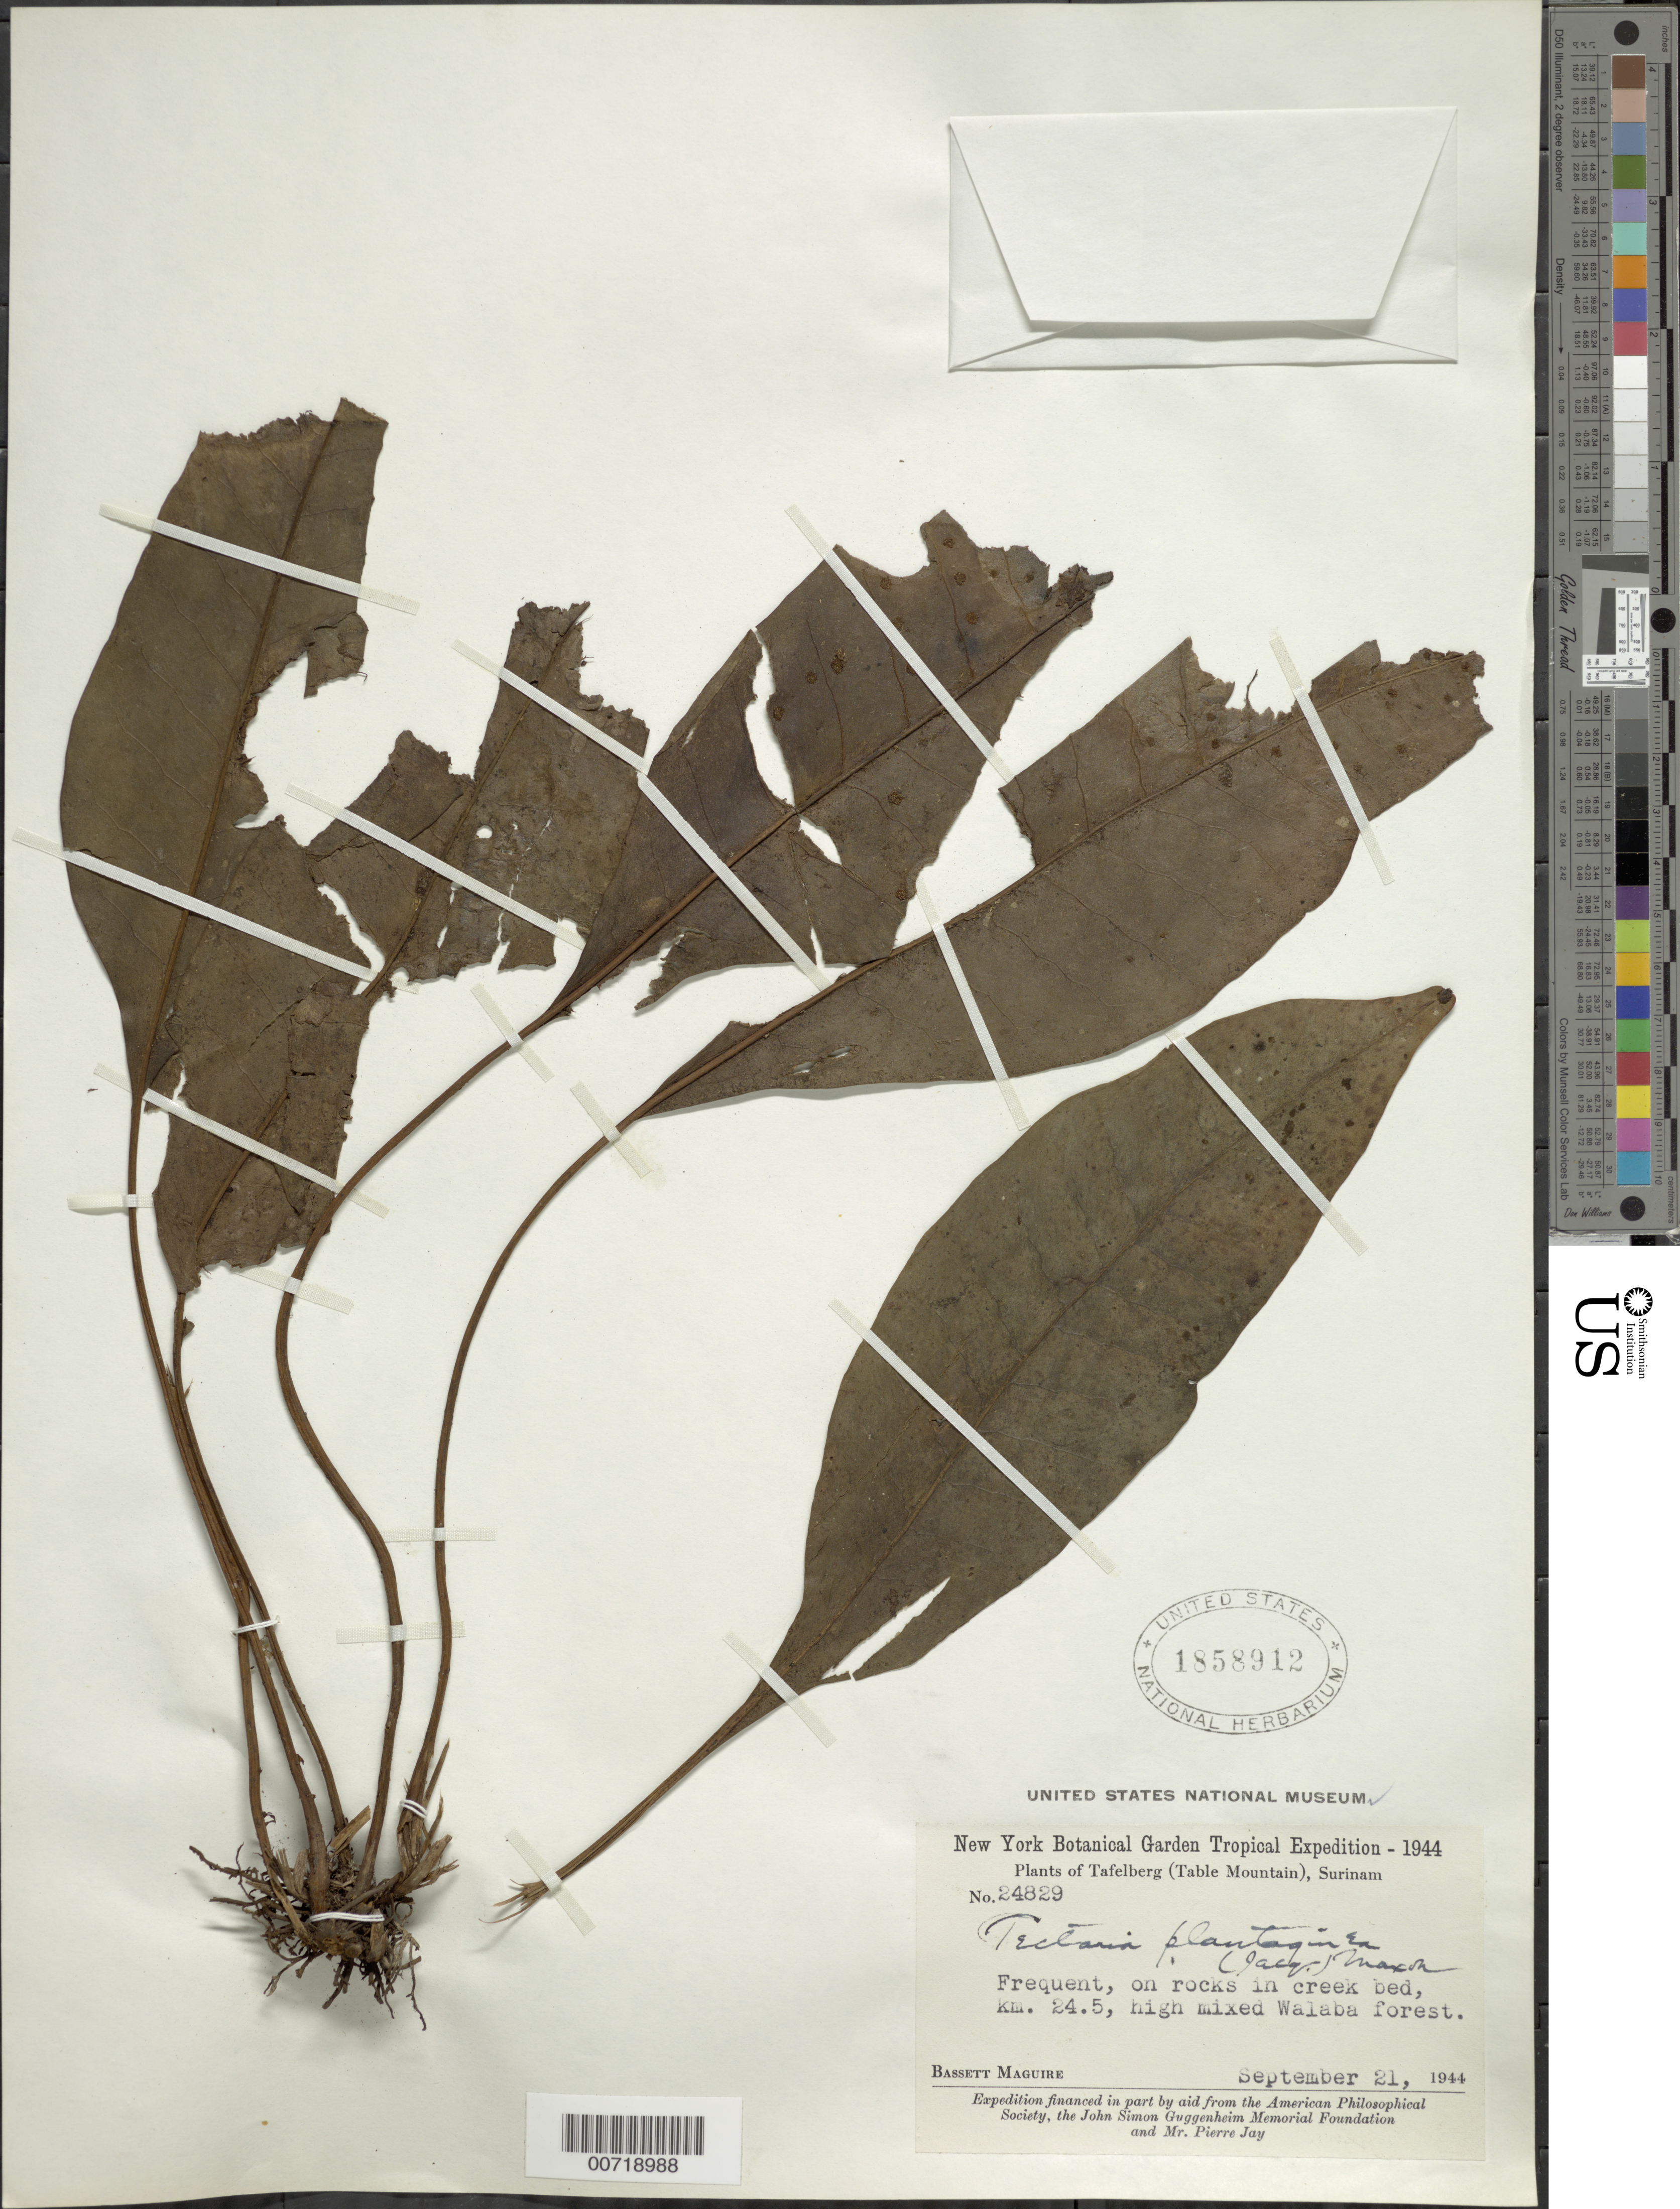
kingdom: Plantae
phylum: Tracheophyta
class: Polypodiopsida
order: Polypodiales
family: Tectariaceae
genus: Tectaria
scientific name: Tectaria plantaginea var. macrocarpa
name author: (Fée) C.V. Morton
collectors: B. Maguire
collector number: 24829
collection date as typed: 21-Sep-44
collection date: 1944-09-21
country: Suriname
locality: Tafelberg (Table Mountain), Coppename River Headwaters, km 24.5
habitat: High mixed Wallaba forest; on rocks in creek bed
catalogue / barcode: US 1858912